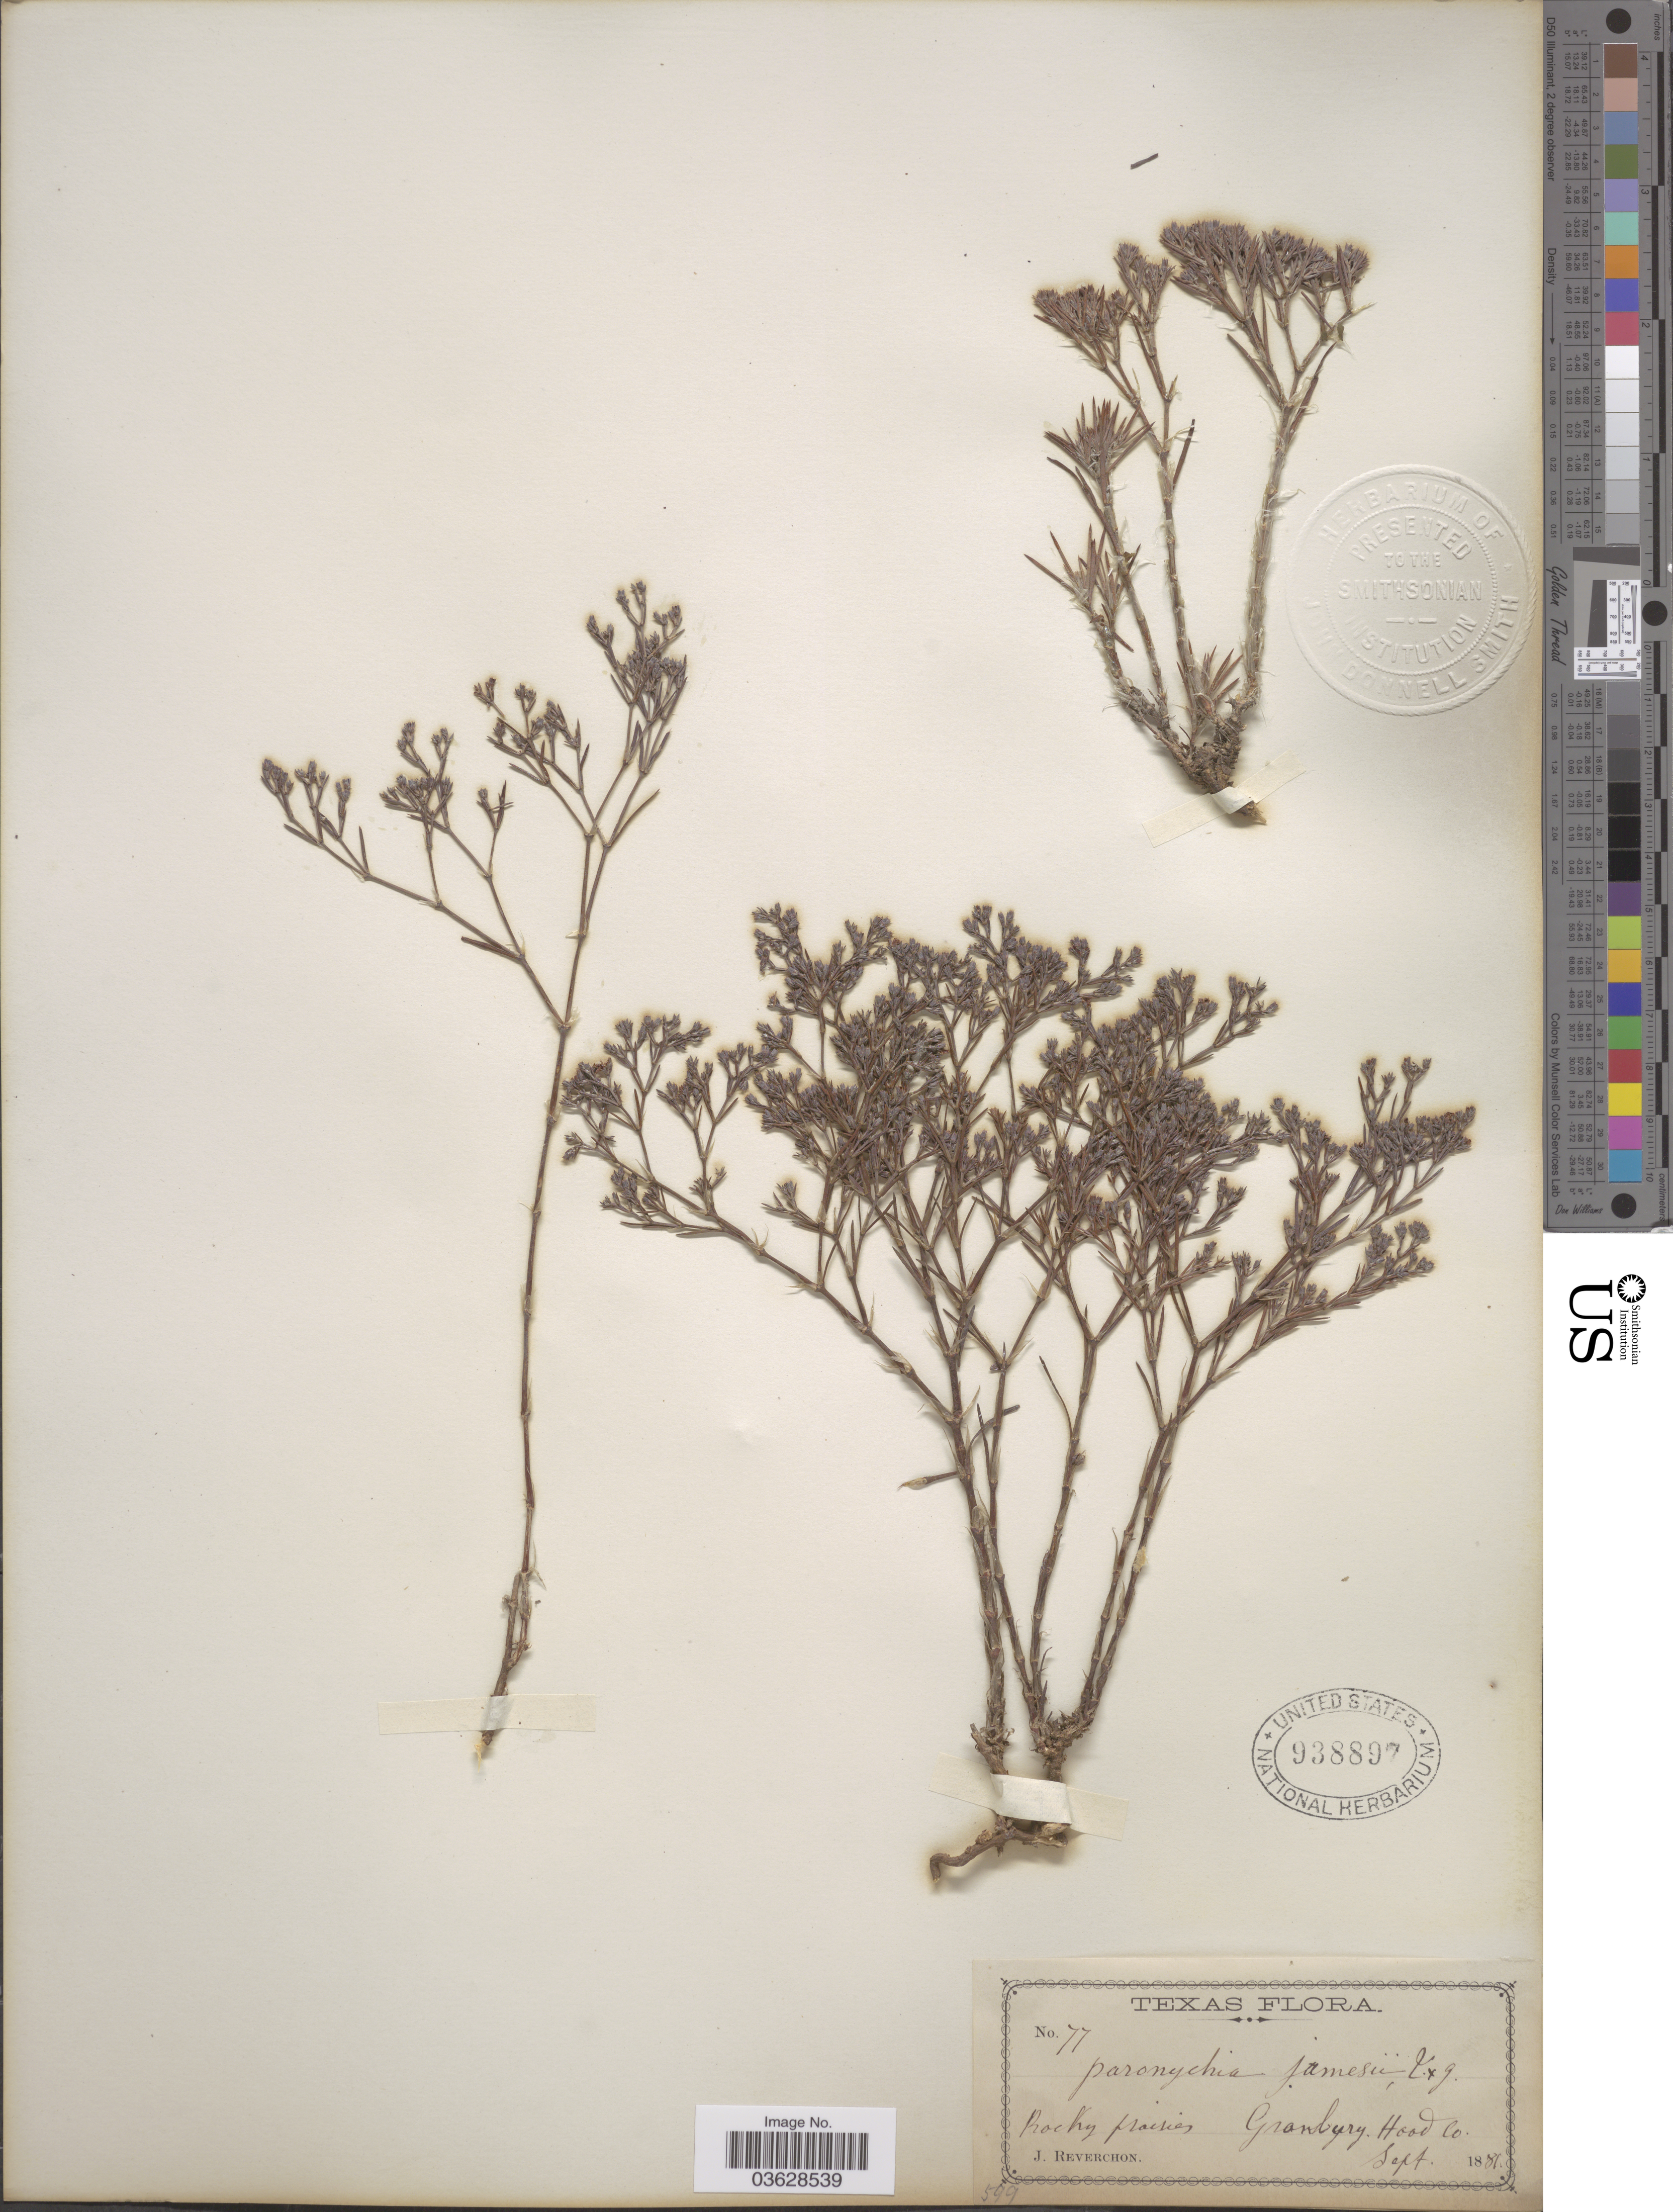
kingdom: Plantae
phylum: Tracheophyta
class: Magnoliopsida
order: Caryophyllales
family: Caryophyllaceae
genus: Paronychia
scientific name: Paronychia jamesii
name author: Torr. & A. Gray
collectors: J. Reverchon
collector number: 77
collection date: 1881-09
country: United States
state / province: Texas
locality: Granbury, Hood Co.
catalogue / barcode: US 938897